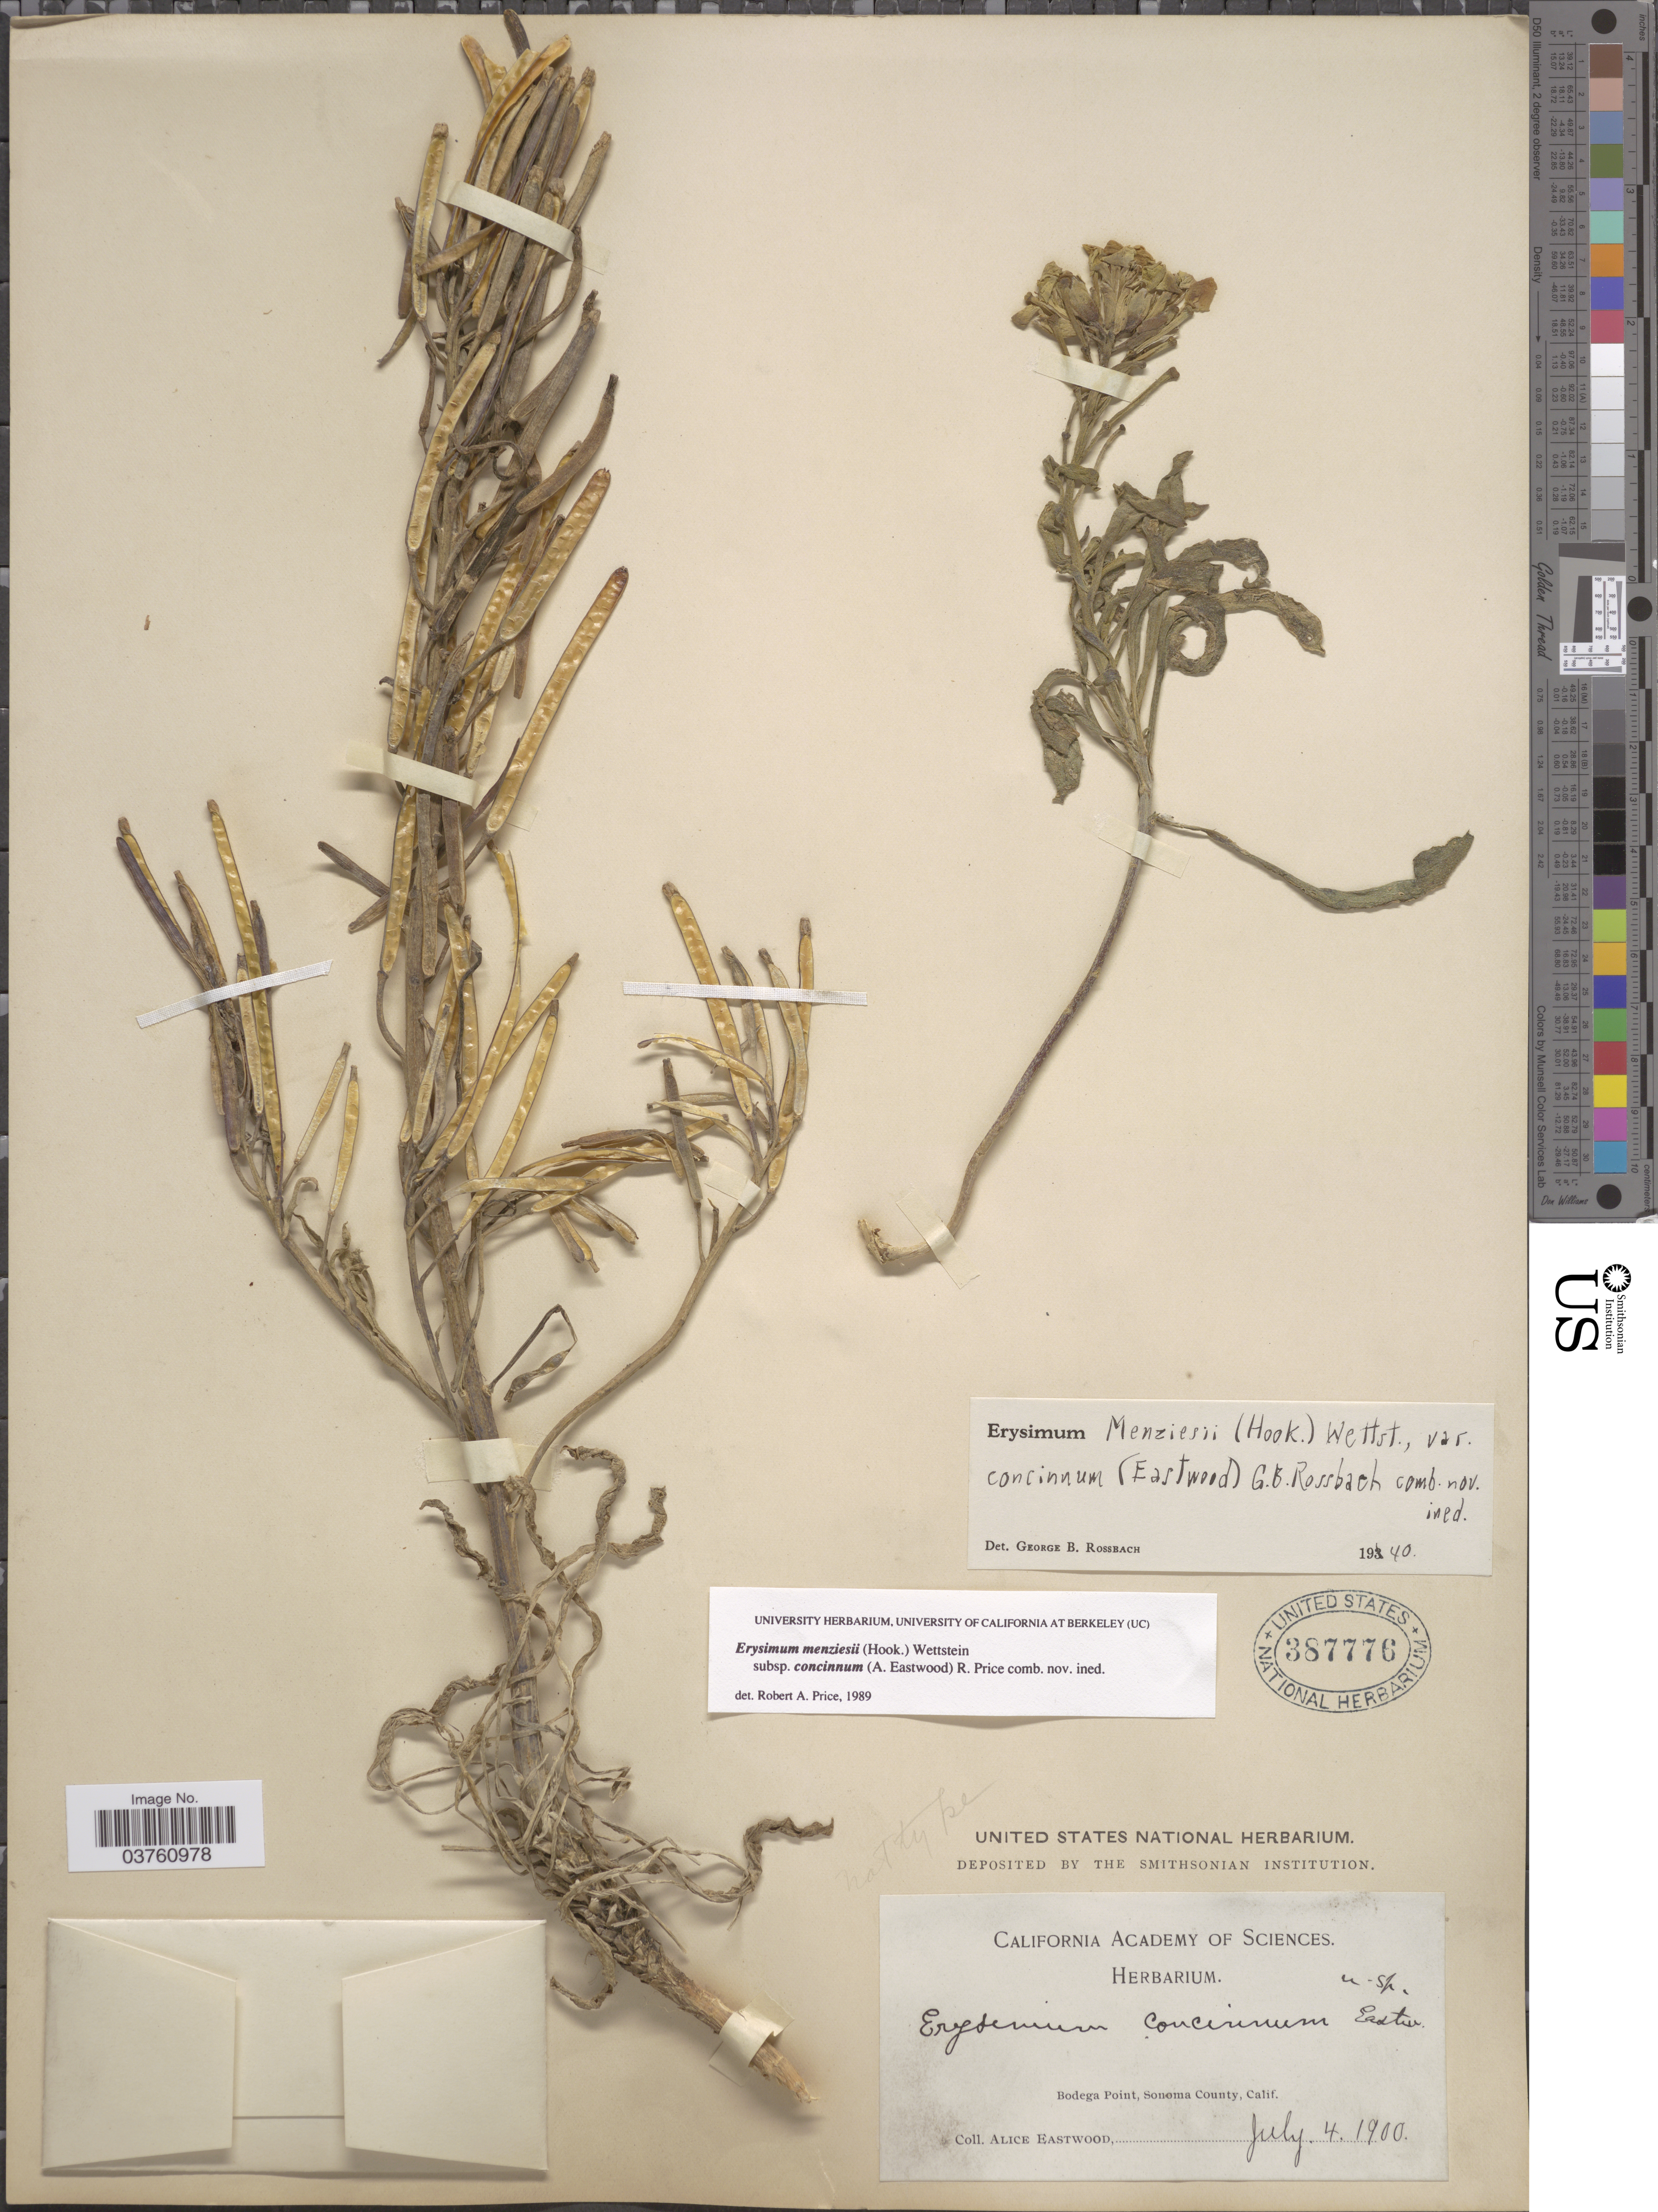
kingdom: Plantae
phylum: Tracheophyta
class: Magnoliopsida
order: Brassicales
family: Brassicaceae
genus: Erysimum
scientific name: Erysimum menziesii subsp. concinnum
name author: (Eastw.) R. Price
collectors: A. Eastwood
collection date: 1900-07-04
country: United States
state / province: California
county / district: Sonoma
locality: Bodega Point, Sonema County.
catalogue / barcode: US 387776